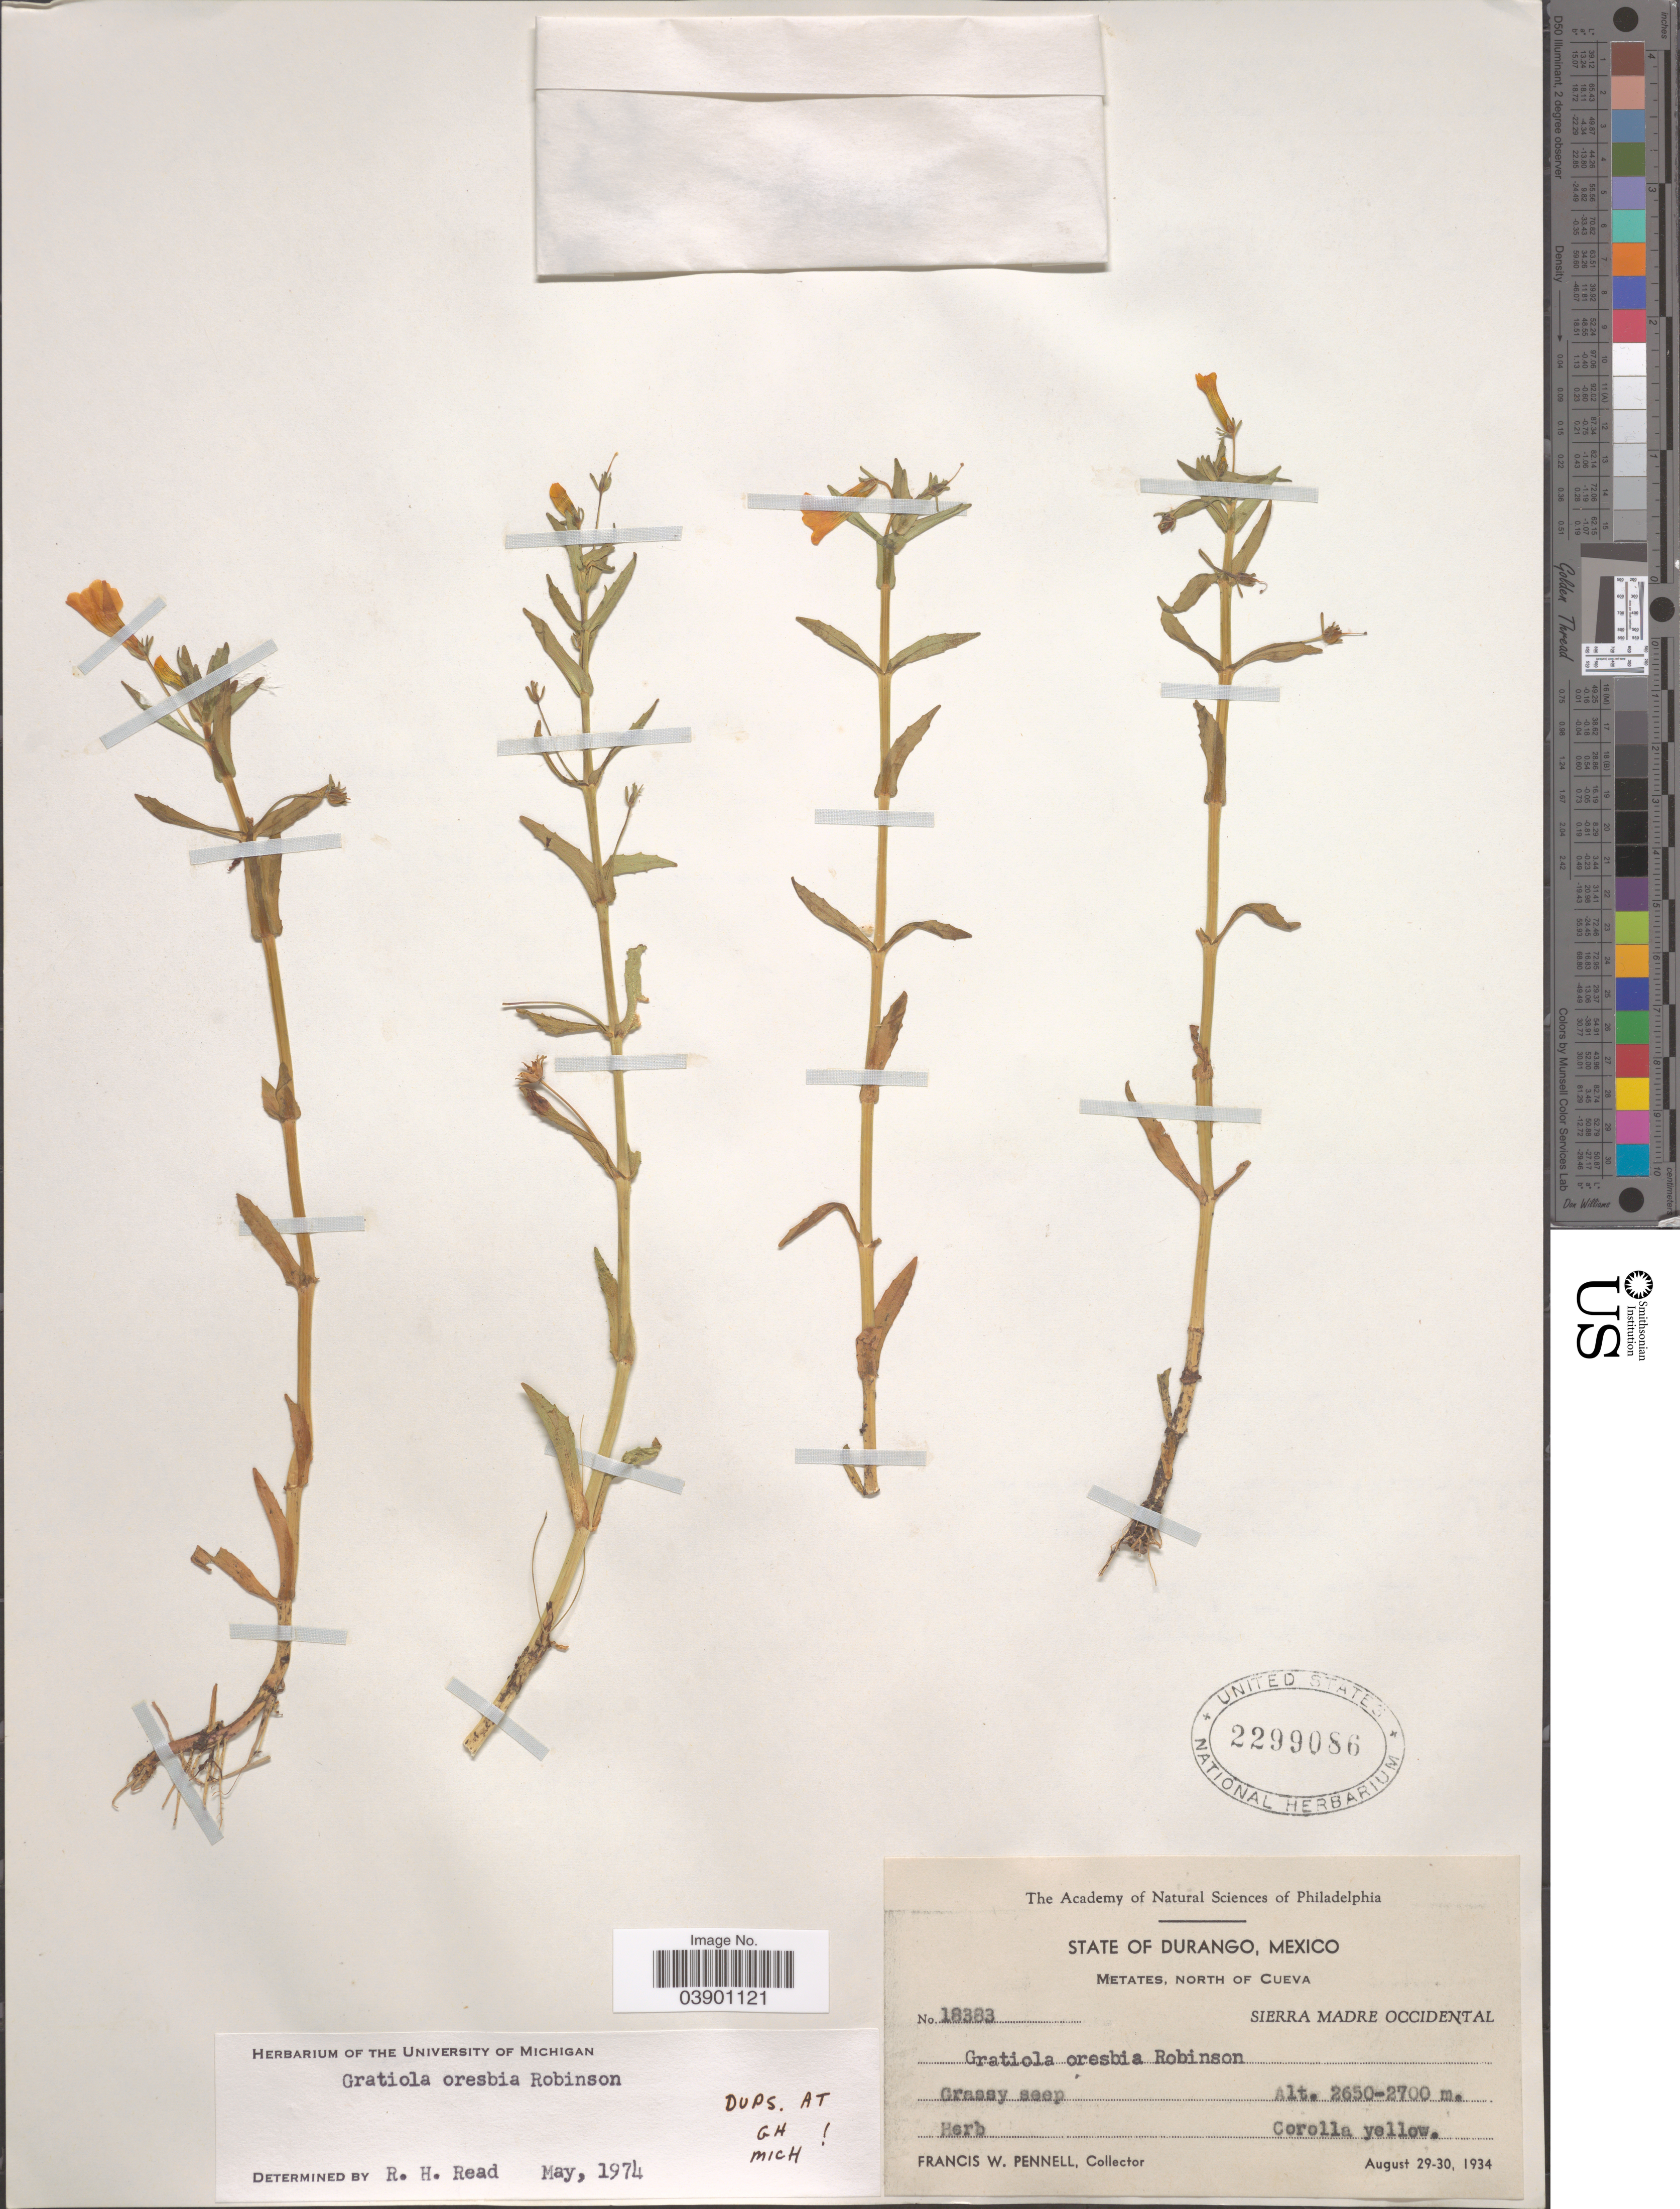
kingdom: Plantae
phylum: Tracheophyta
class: Magnoliopsida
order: Lamiales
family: Plantaginaceae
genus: Gratiola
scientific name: Gratiola oresbia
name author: B.L. Rob.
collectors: F. W. Pennell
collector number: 18383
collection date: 1934-08-29/1934-08-30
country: Mexico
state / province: Durango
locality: Metates, north of Cueva. Sierra Madre Occidental.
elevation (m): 2650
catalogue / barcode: US 2299086